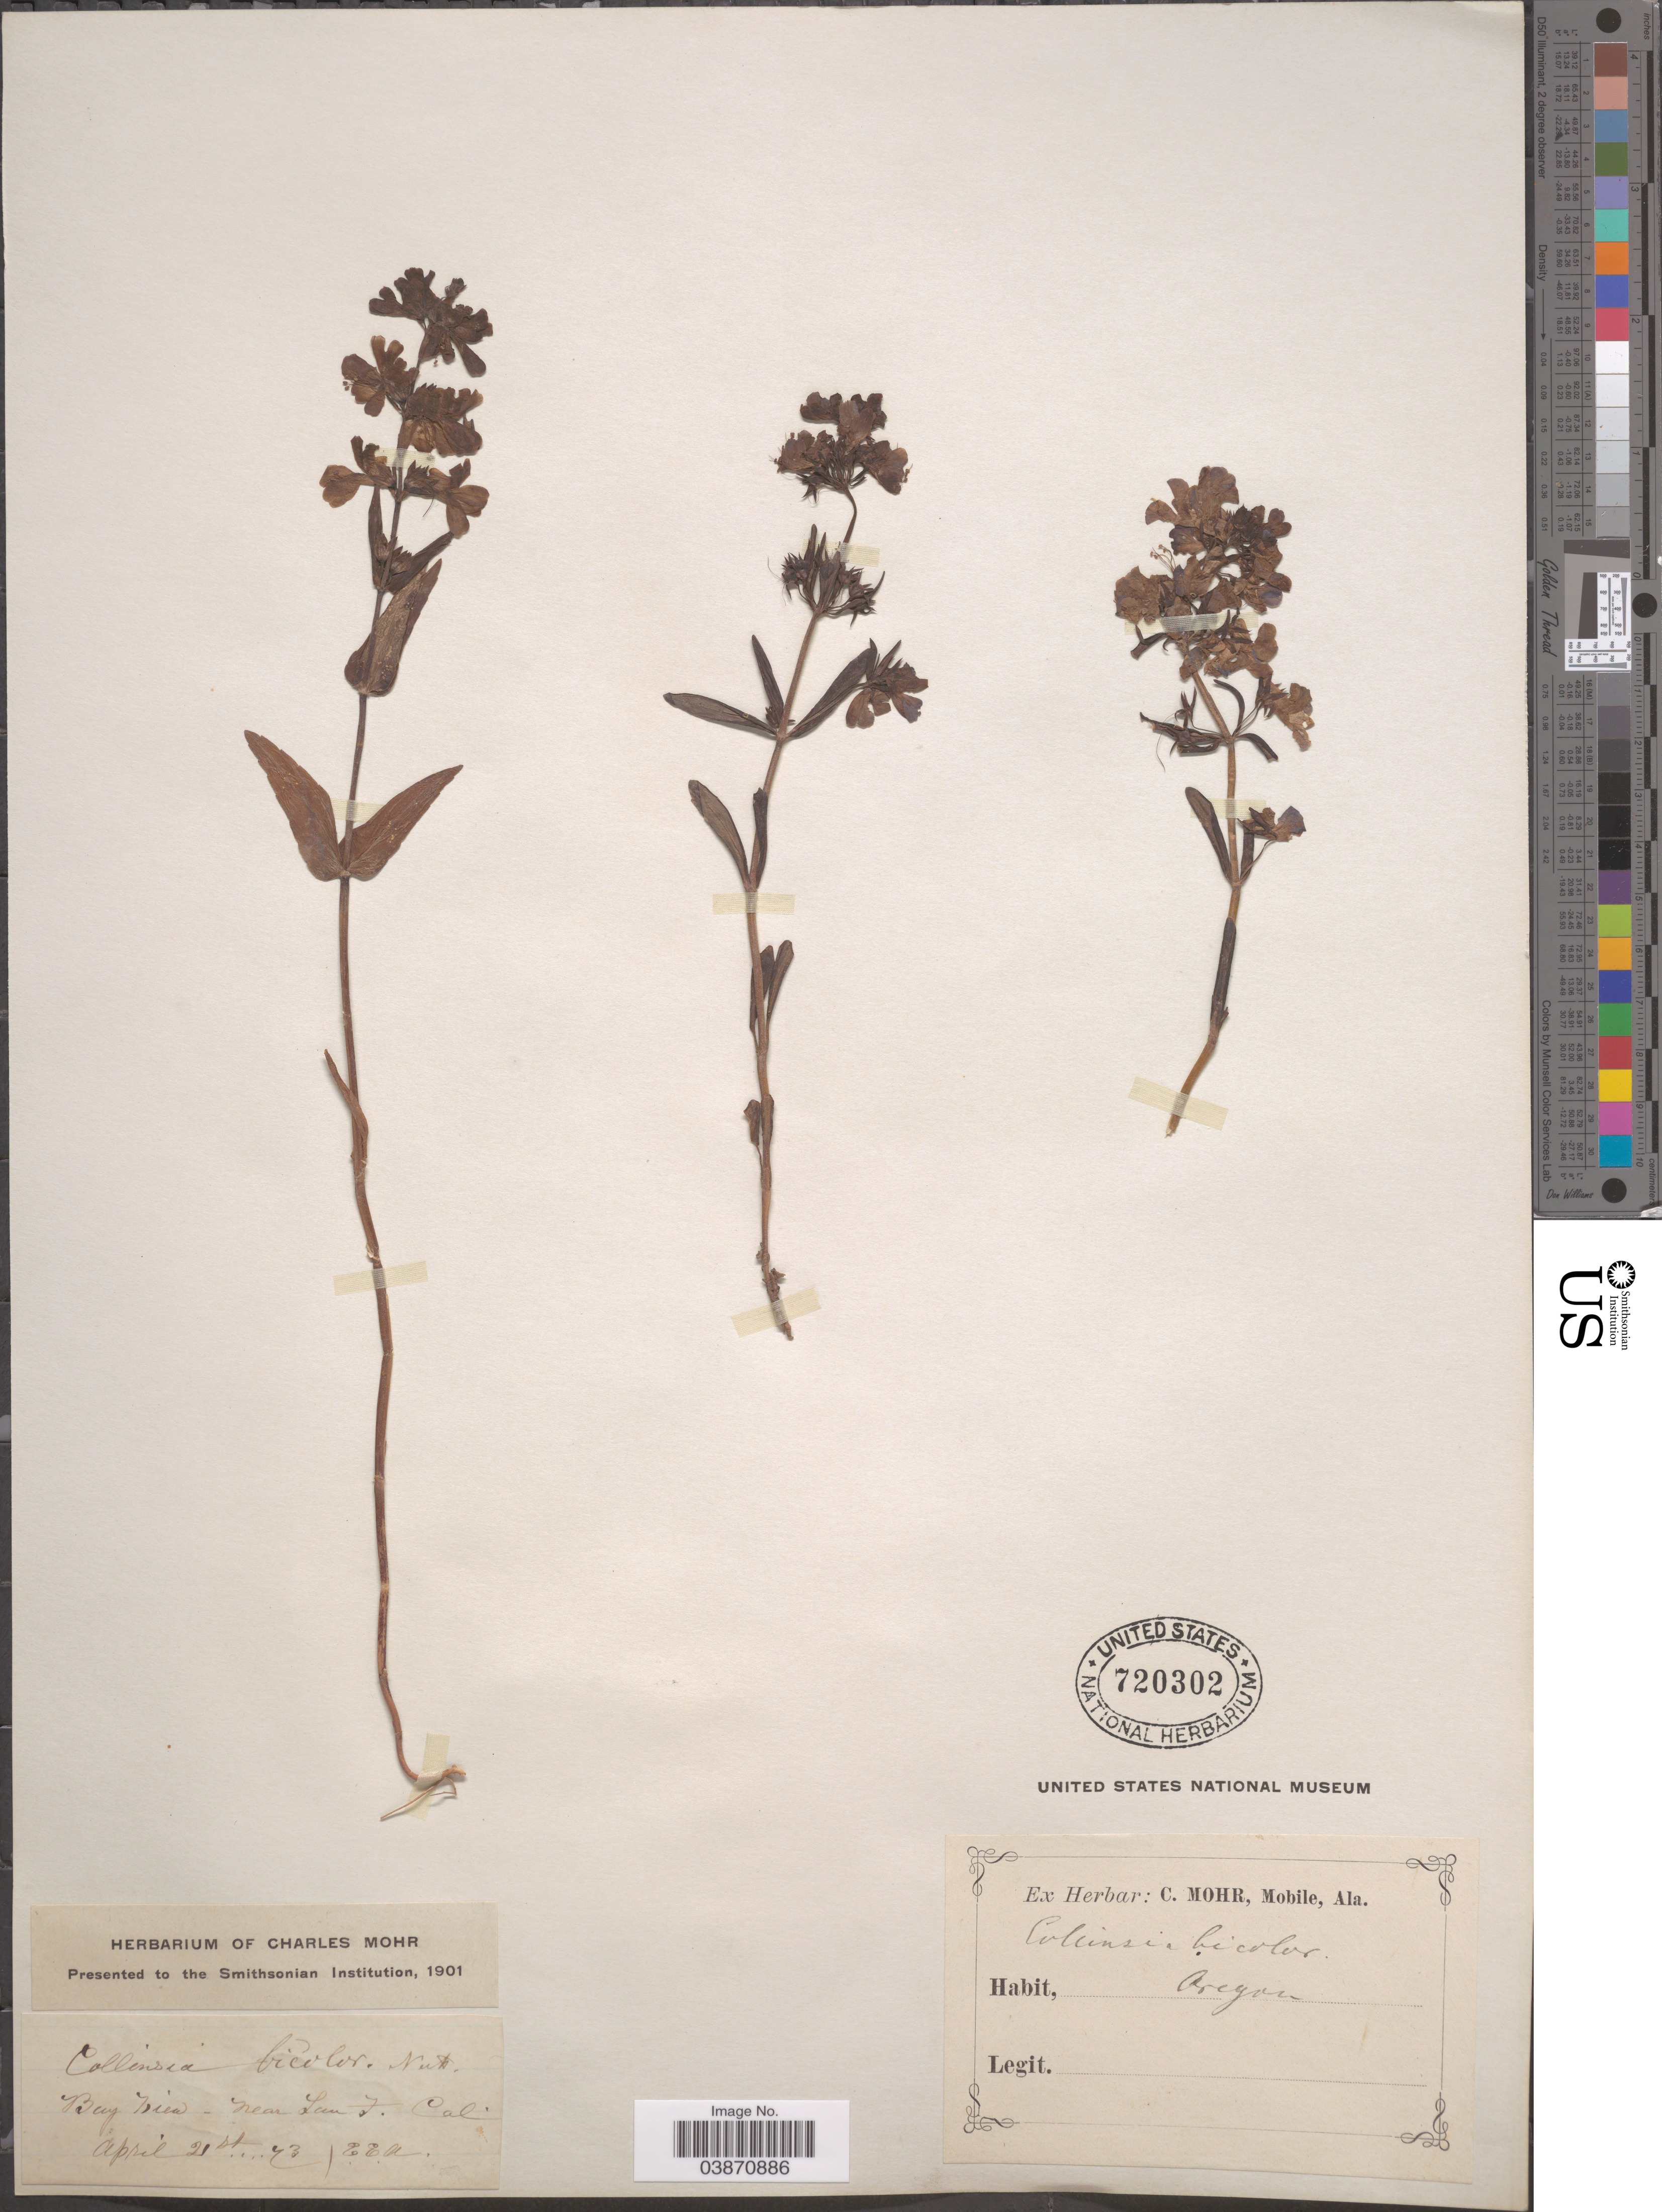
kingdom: Plantae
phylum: Tracheophyta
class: Magnoliopsida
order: Lamiales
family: Plantaginaceae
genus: Collinsia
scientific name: Collinsia bicolor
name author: Raf.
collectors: E. E. A.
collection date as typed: Transcribed d/m/y: 21/4/73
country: United States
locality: Bay View - near San F. Cal. Oregon.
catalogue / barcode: US 720302